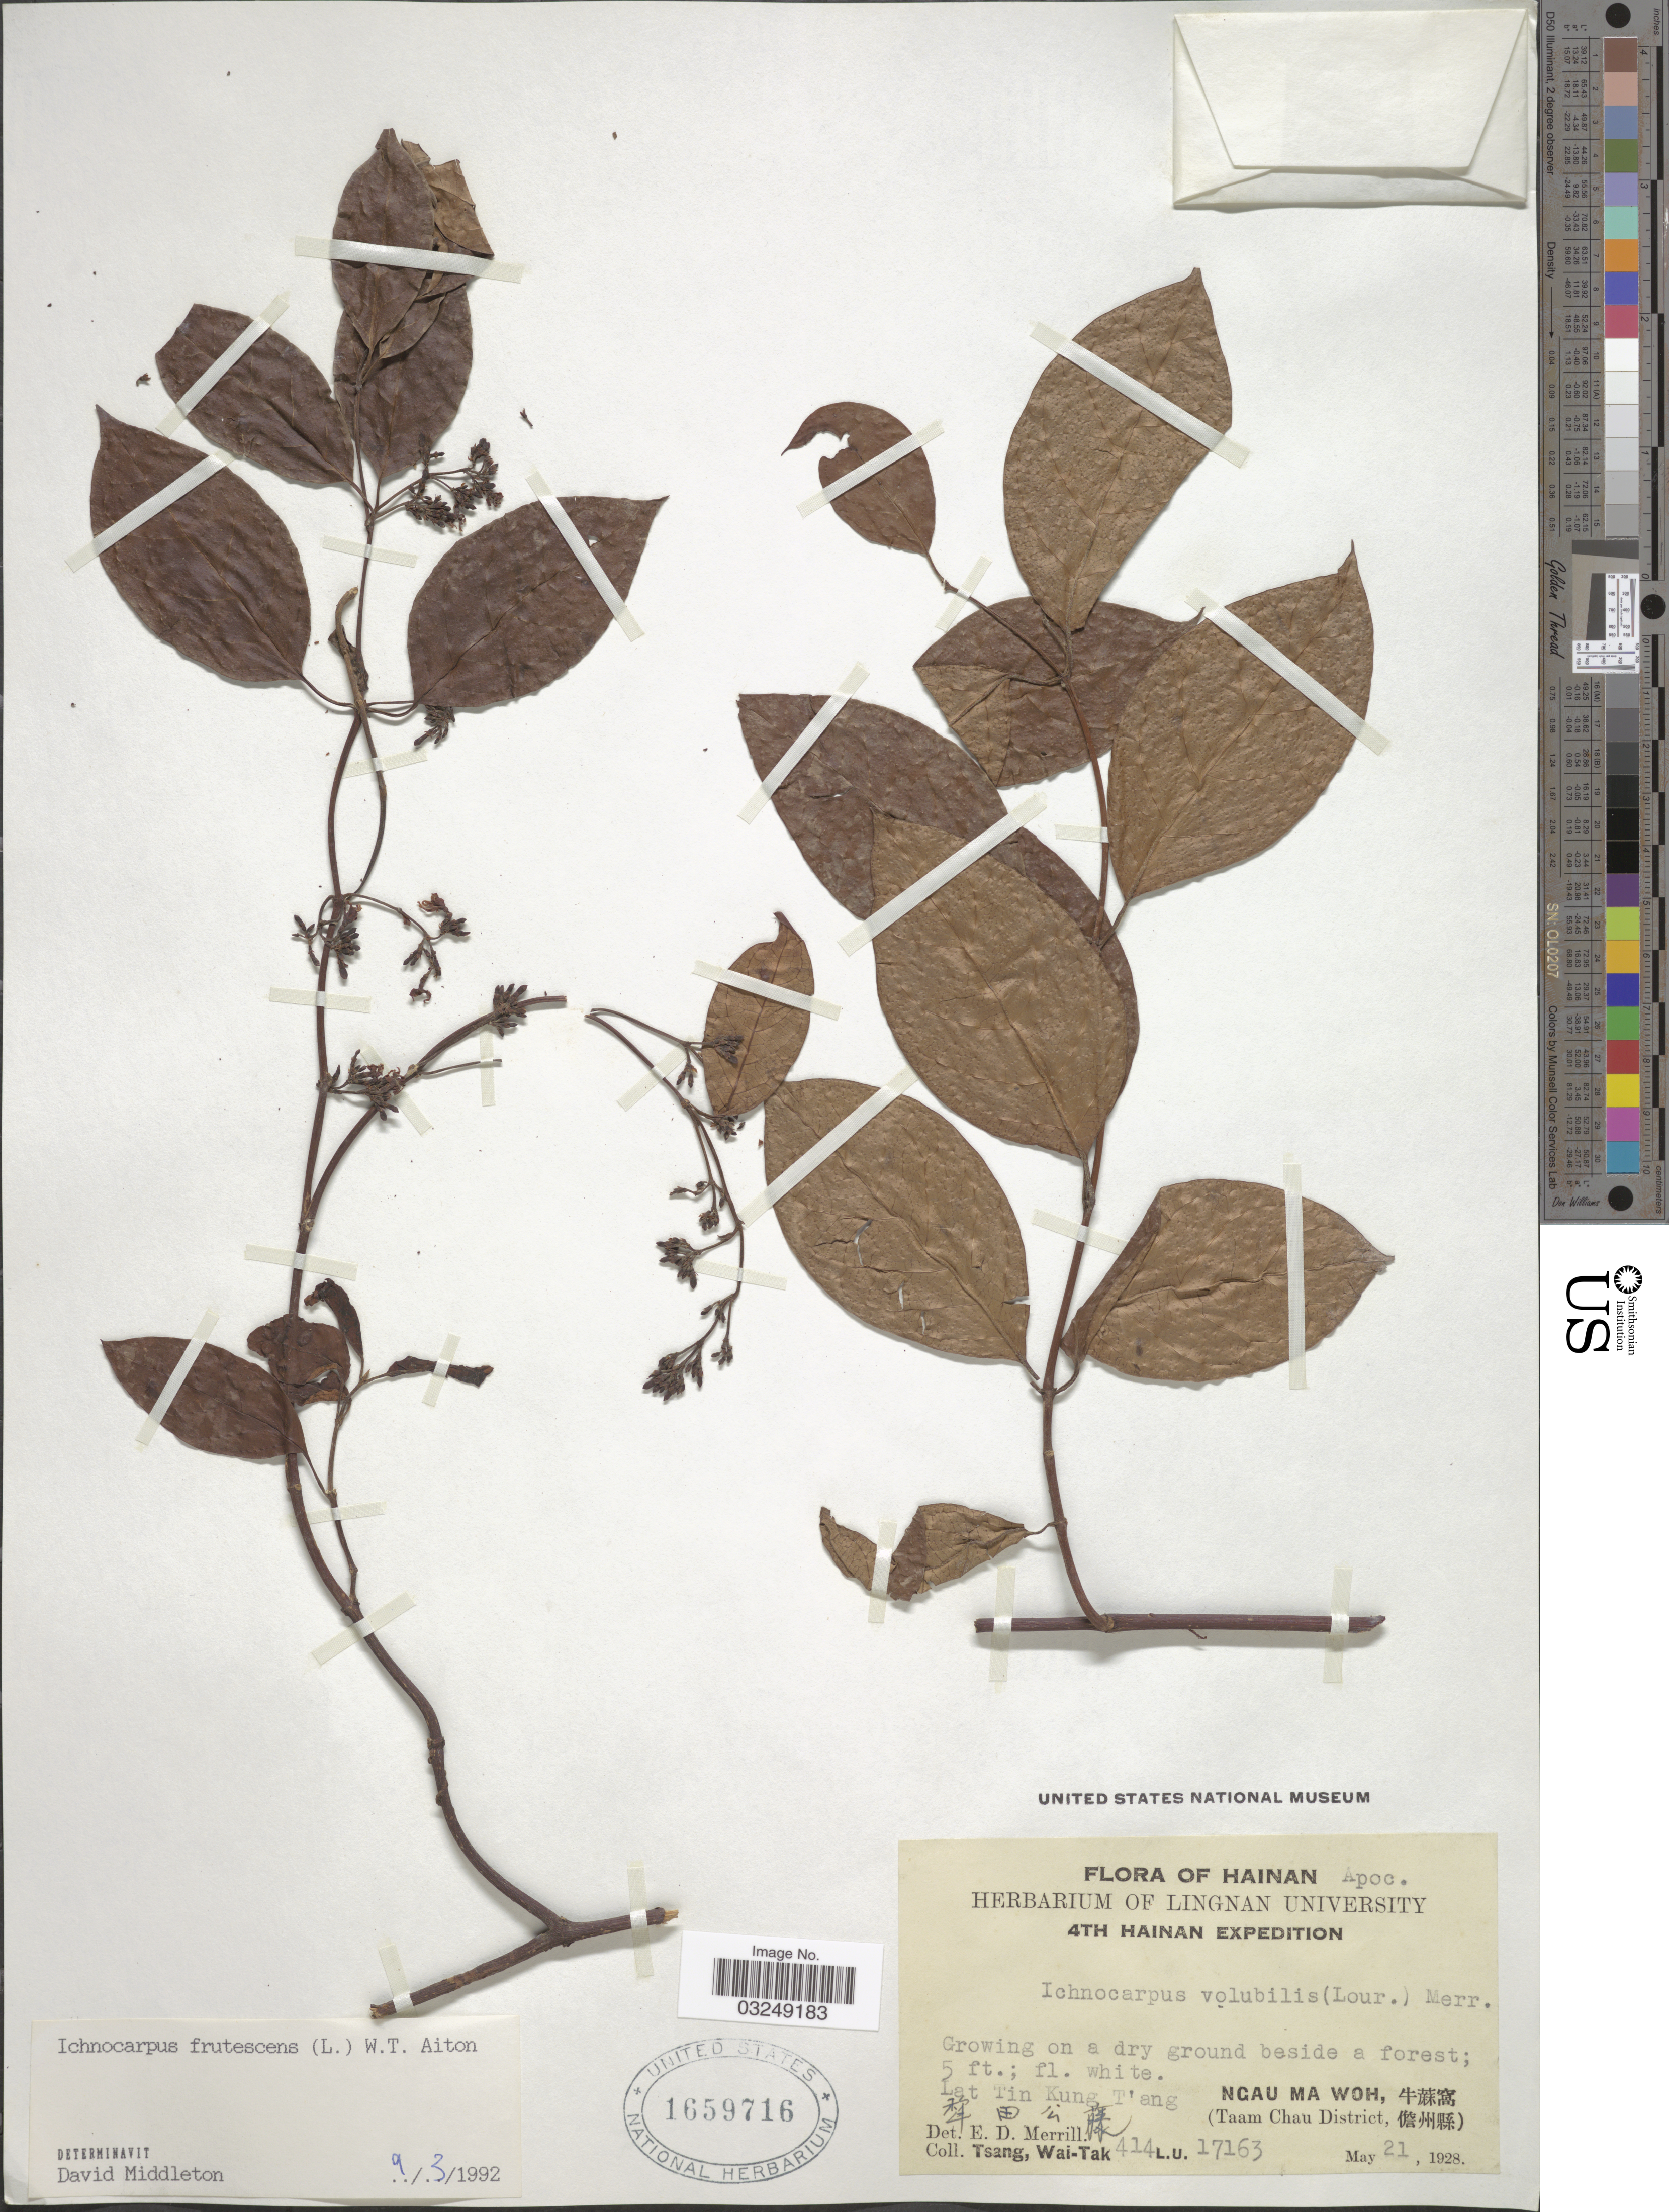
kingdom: Plantae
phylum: Tracheophyta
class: Magnoliopsida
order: Gentianales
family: Apocynaceae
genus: Ichnocarpus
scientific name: Ichnocarpus frutescens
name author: (L.) W.T. Aiton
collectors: W. T. Tsang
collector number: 414 L.U. 17163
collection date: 1928-05-21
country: China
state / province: Hainan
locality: Lain Kung T'ang. Ngau Ma Woh, (Taam Chau District.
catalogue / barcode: US 1659716